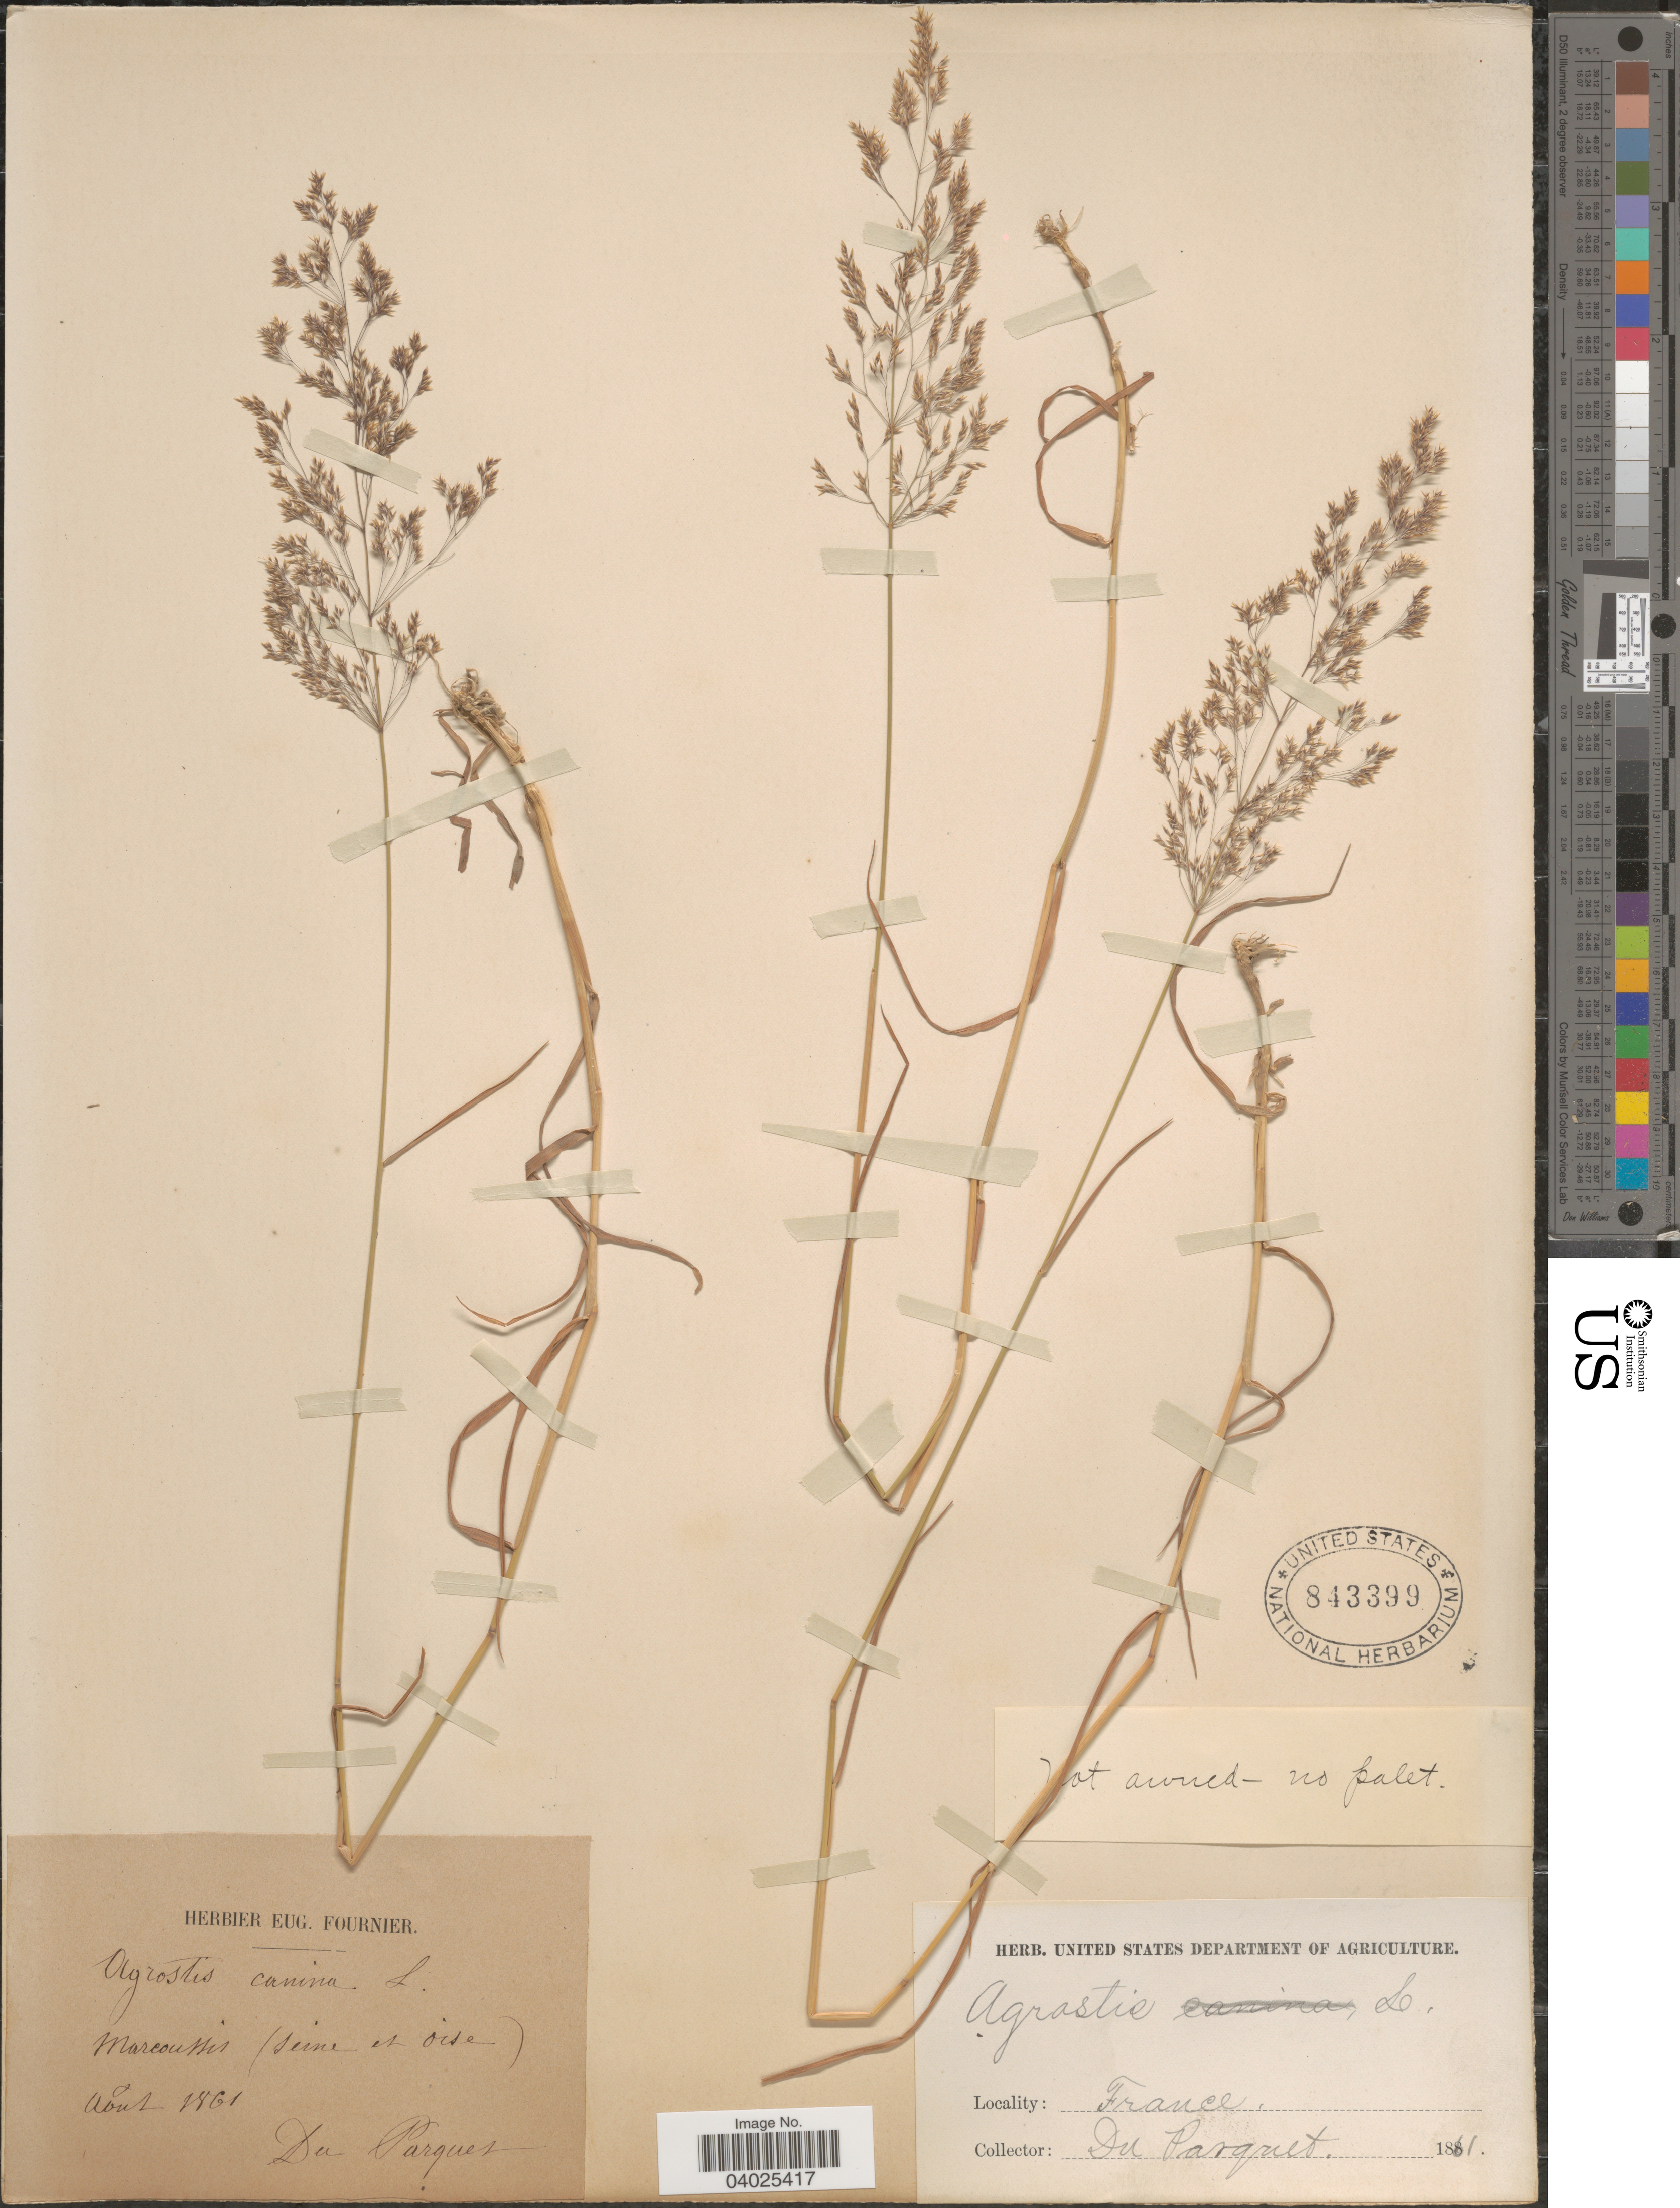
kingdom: Plantae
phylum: Tracheophyta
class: Liliopsida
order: Poales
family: Poaceae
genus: Agrostis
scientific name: Agrostis canina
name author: L.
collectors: Du Parquet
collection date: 1861-08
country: France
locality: Marcoussis (seine et oise).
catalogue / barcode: US 843399